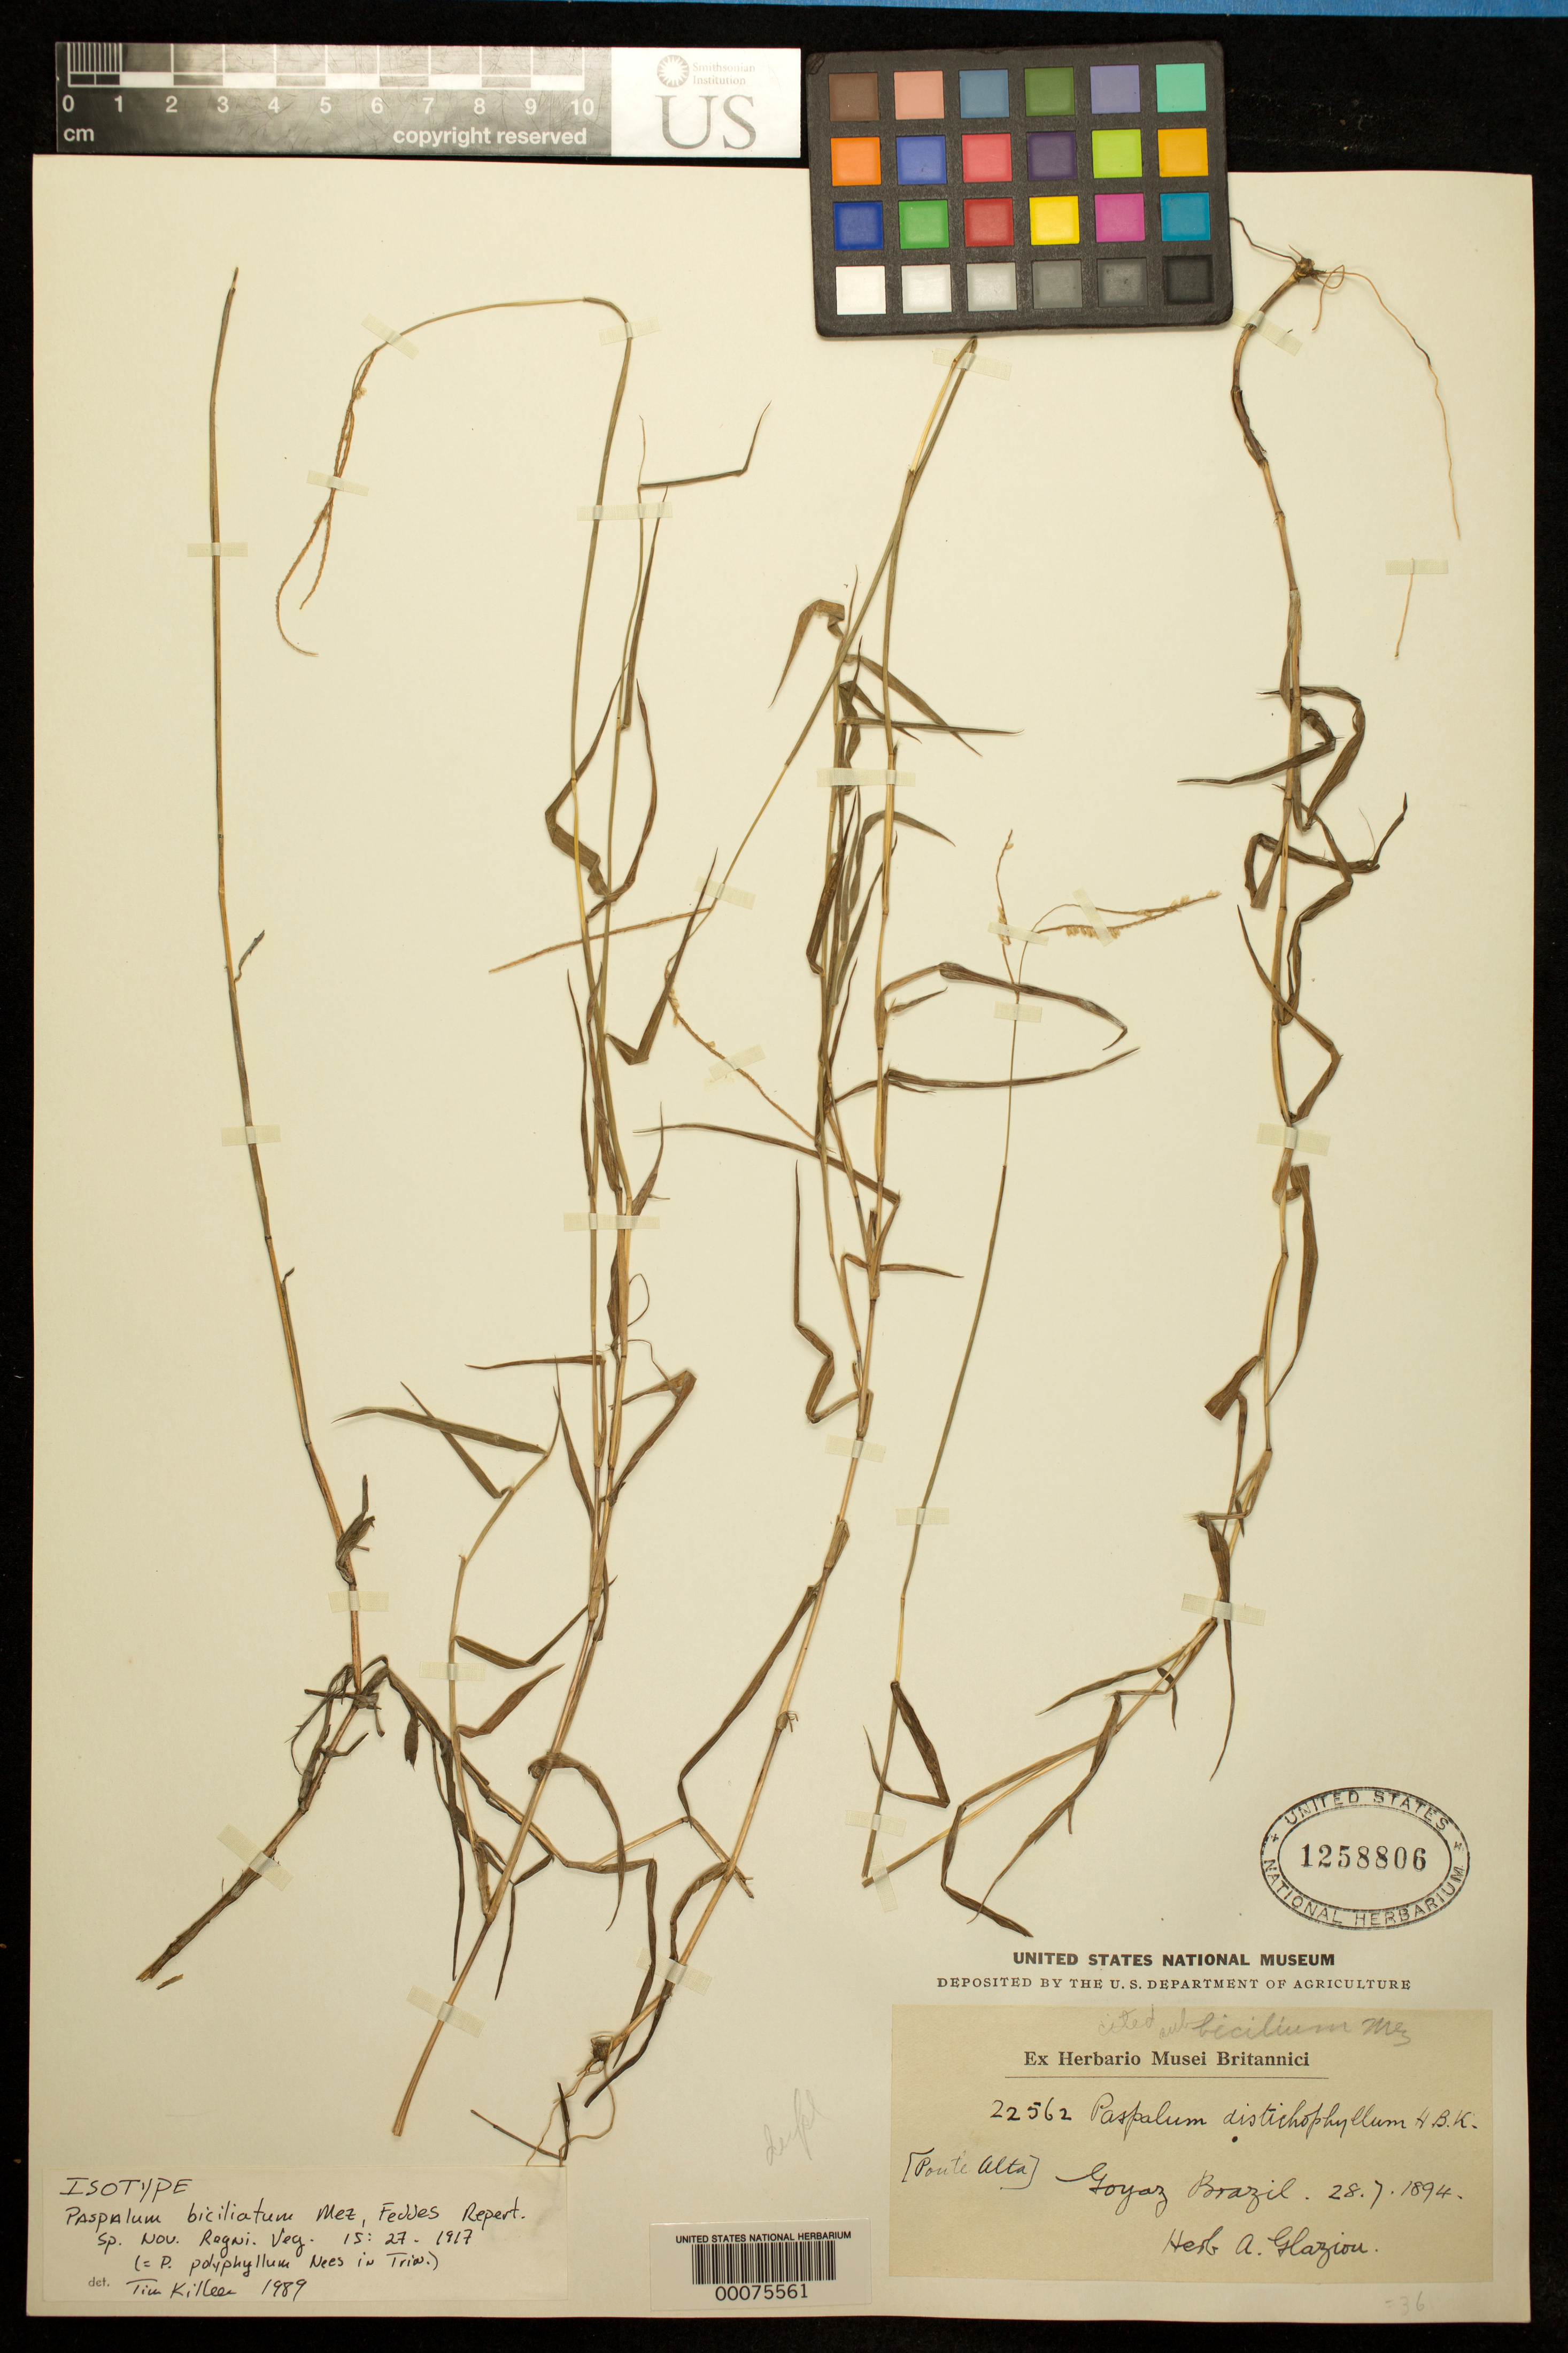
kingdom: Plantae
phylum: Tracheophyta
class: Liliopsida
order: Poales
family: Poaceae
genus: Paspalum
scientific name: Paspalum bicilium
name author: Mez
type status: Isosyntype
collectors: A. F. M. Glaziou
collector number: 22562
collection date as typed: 28 Jul 1894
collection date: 1894-07-28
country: Brazil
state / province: Goiás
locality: Goyaz.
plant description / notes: ex herb British Museum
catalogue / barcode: US 1258806